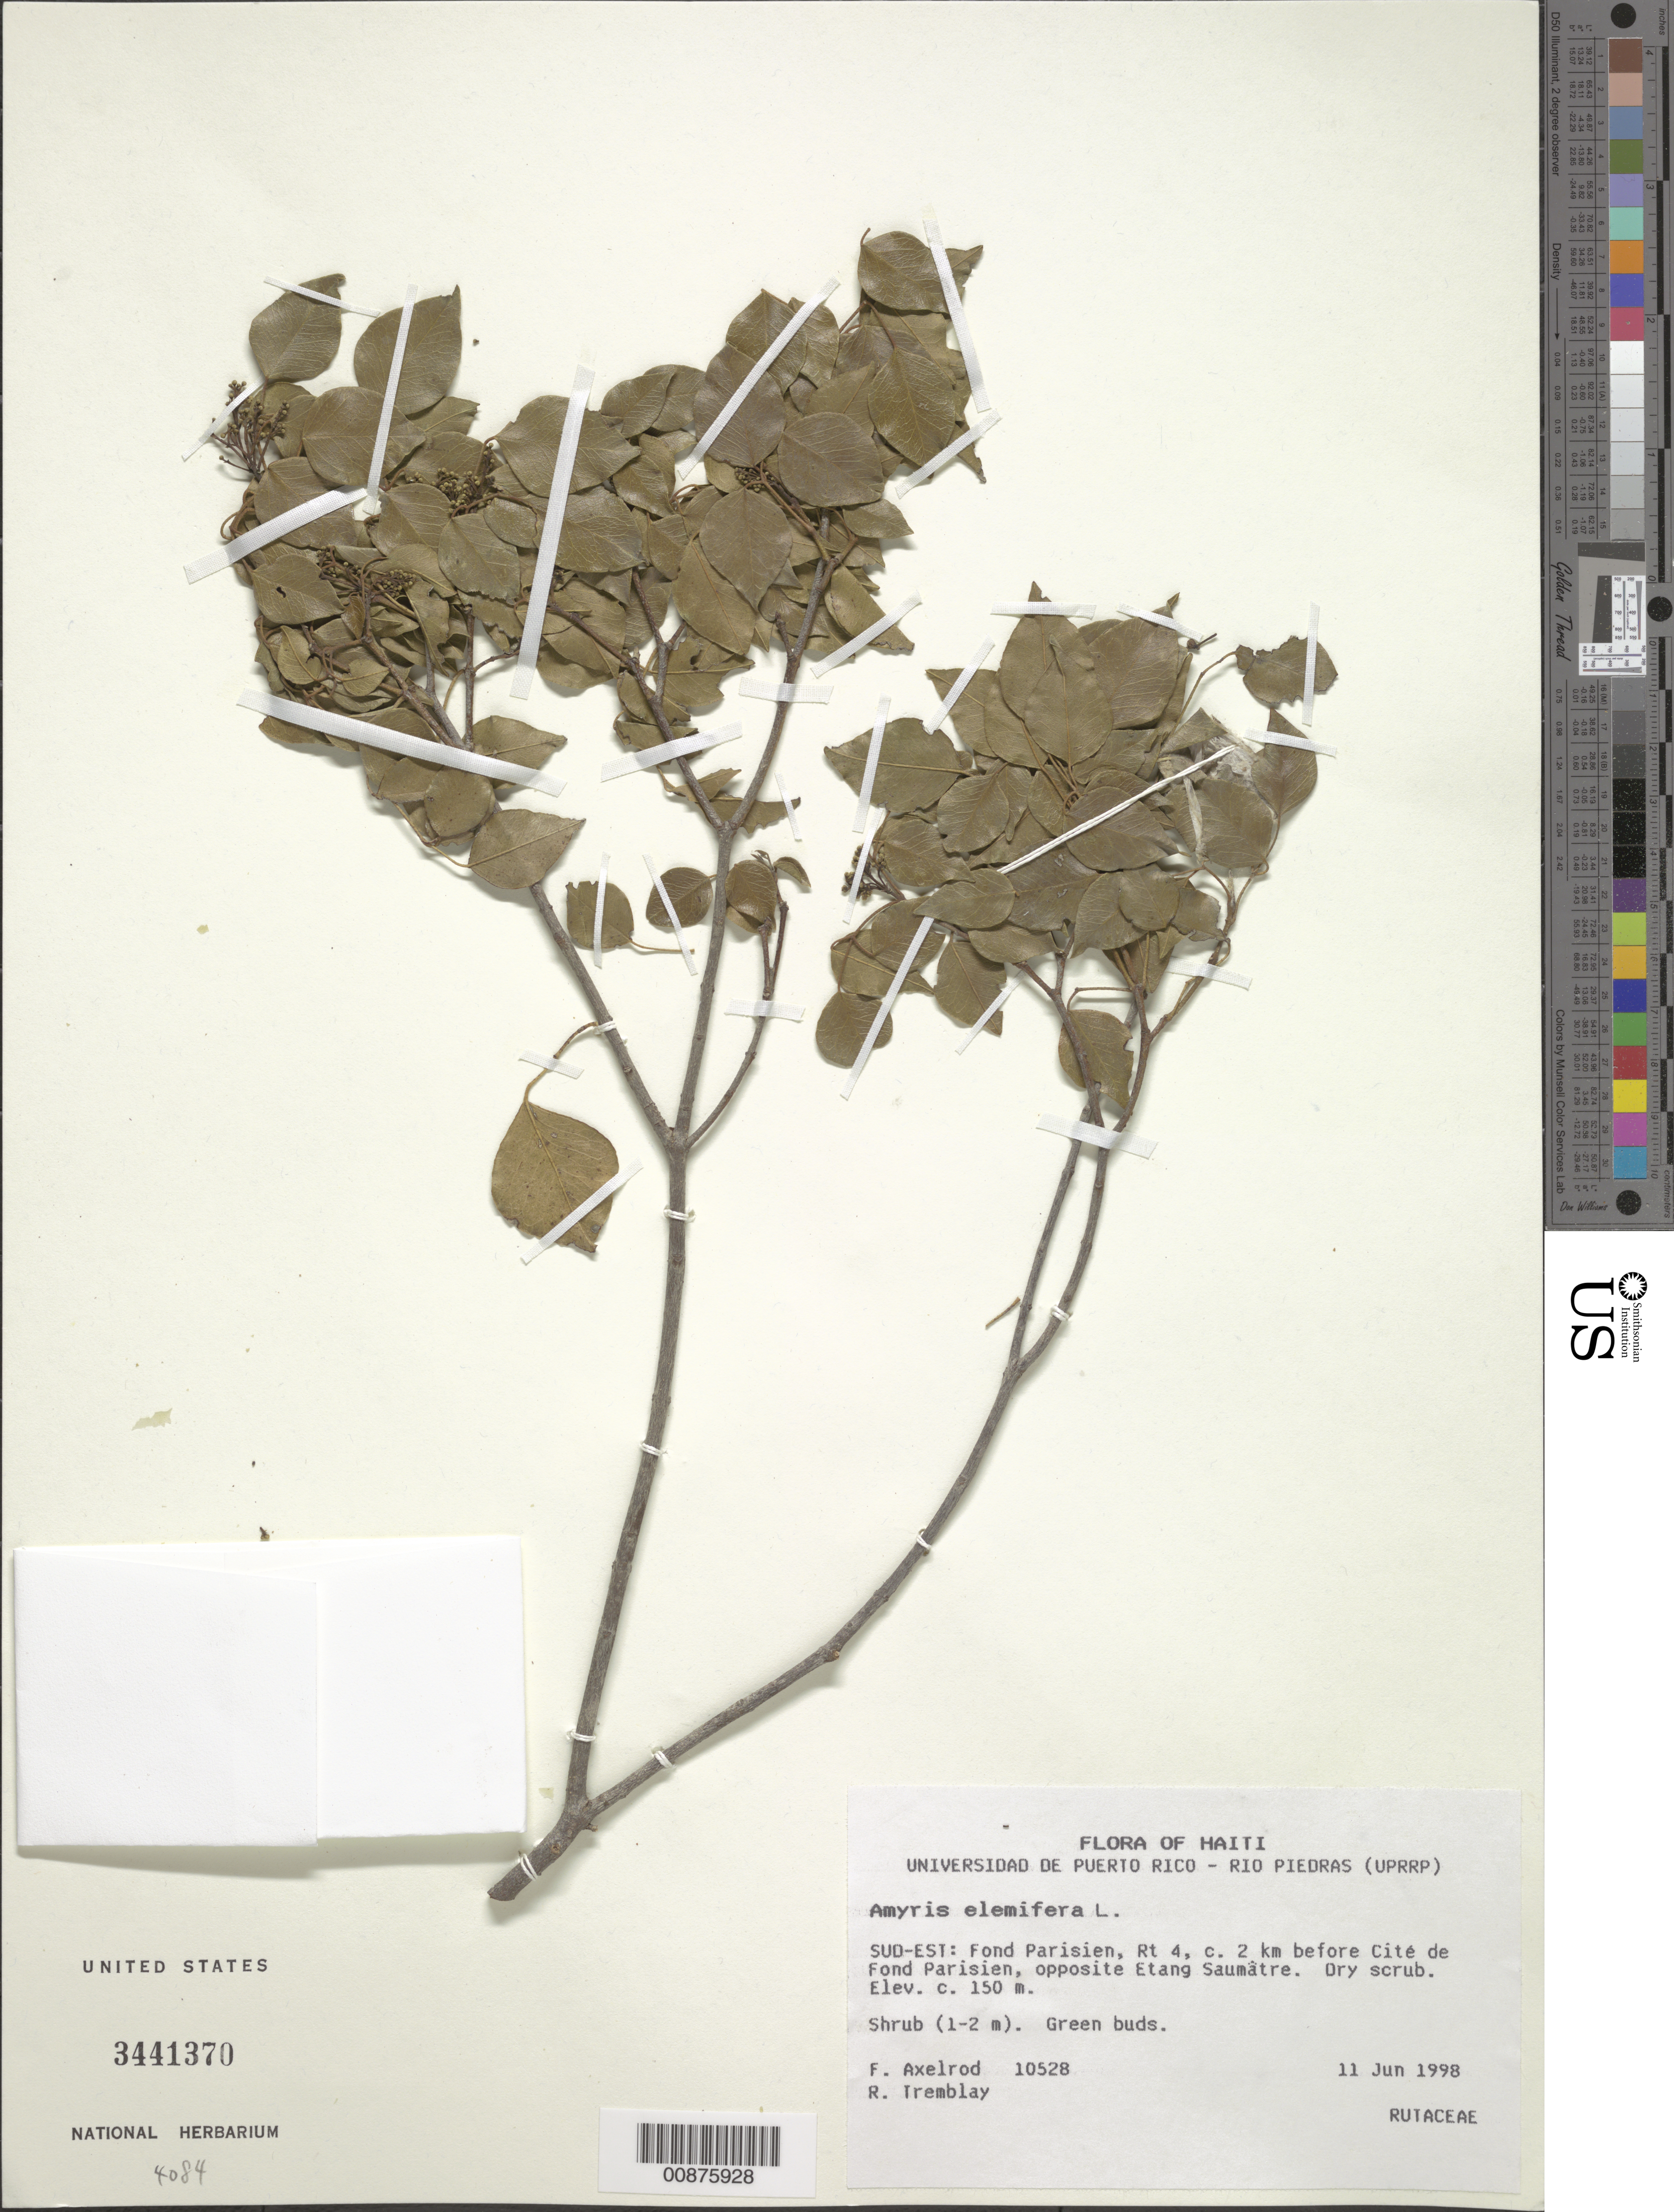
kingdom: Plantae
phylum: Tracheophyta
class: Magnoliopsida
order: Sapindales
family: Rutaceae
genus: Amyris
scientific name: Amyris elemifera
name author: L.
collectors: F. S. Axelrod & R. L. Tremblay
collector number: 10528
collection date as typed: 11 Jun 1998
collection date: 1998-06-11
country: Haiti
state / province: Sud-Est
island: Hispaniola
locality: Fond Parisien, Rt. 4, c. 2 km before Cité de Fond Parisien, opposite of Etang Saumatre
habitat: Dry scrub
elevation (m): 150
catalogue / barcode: US 3441370